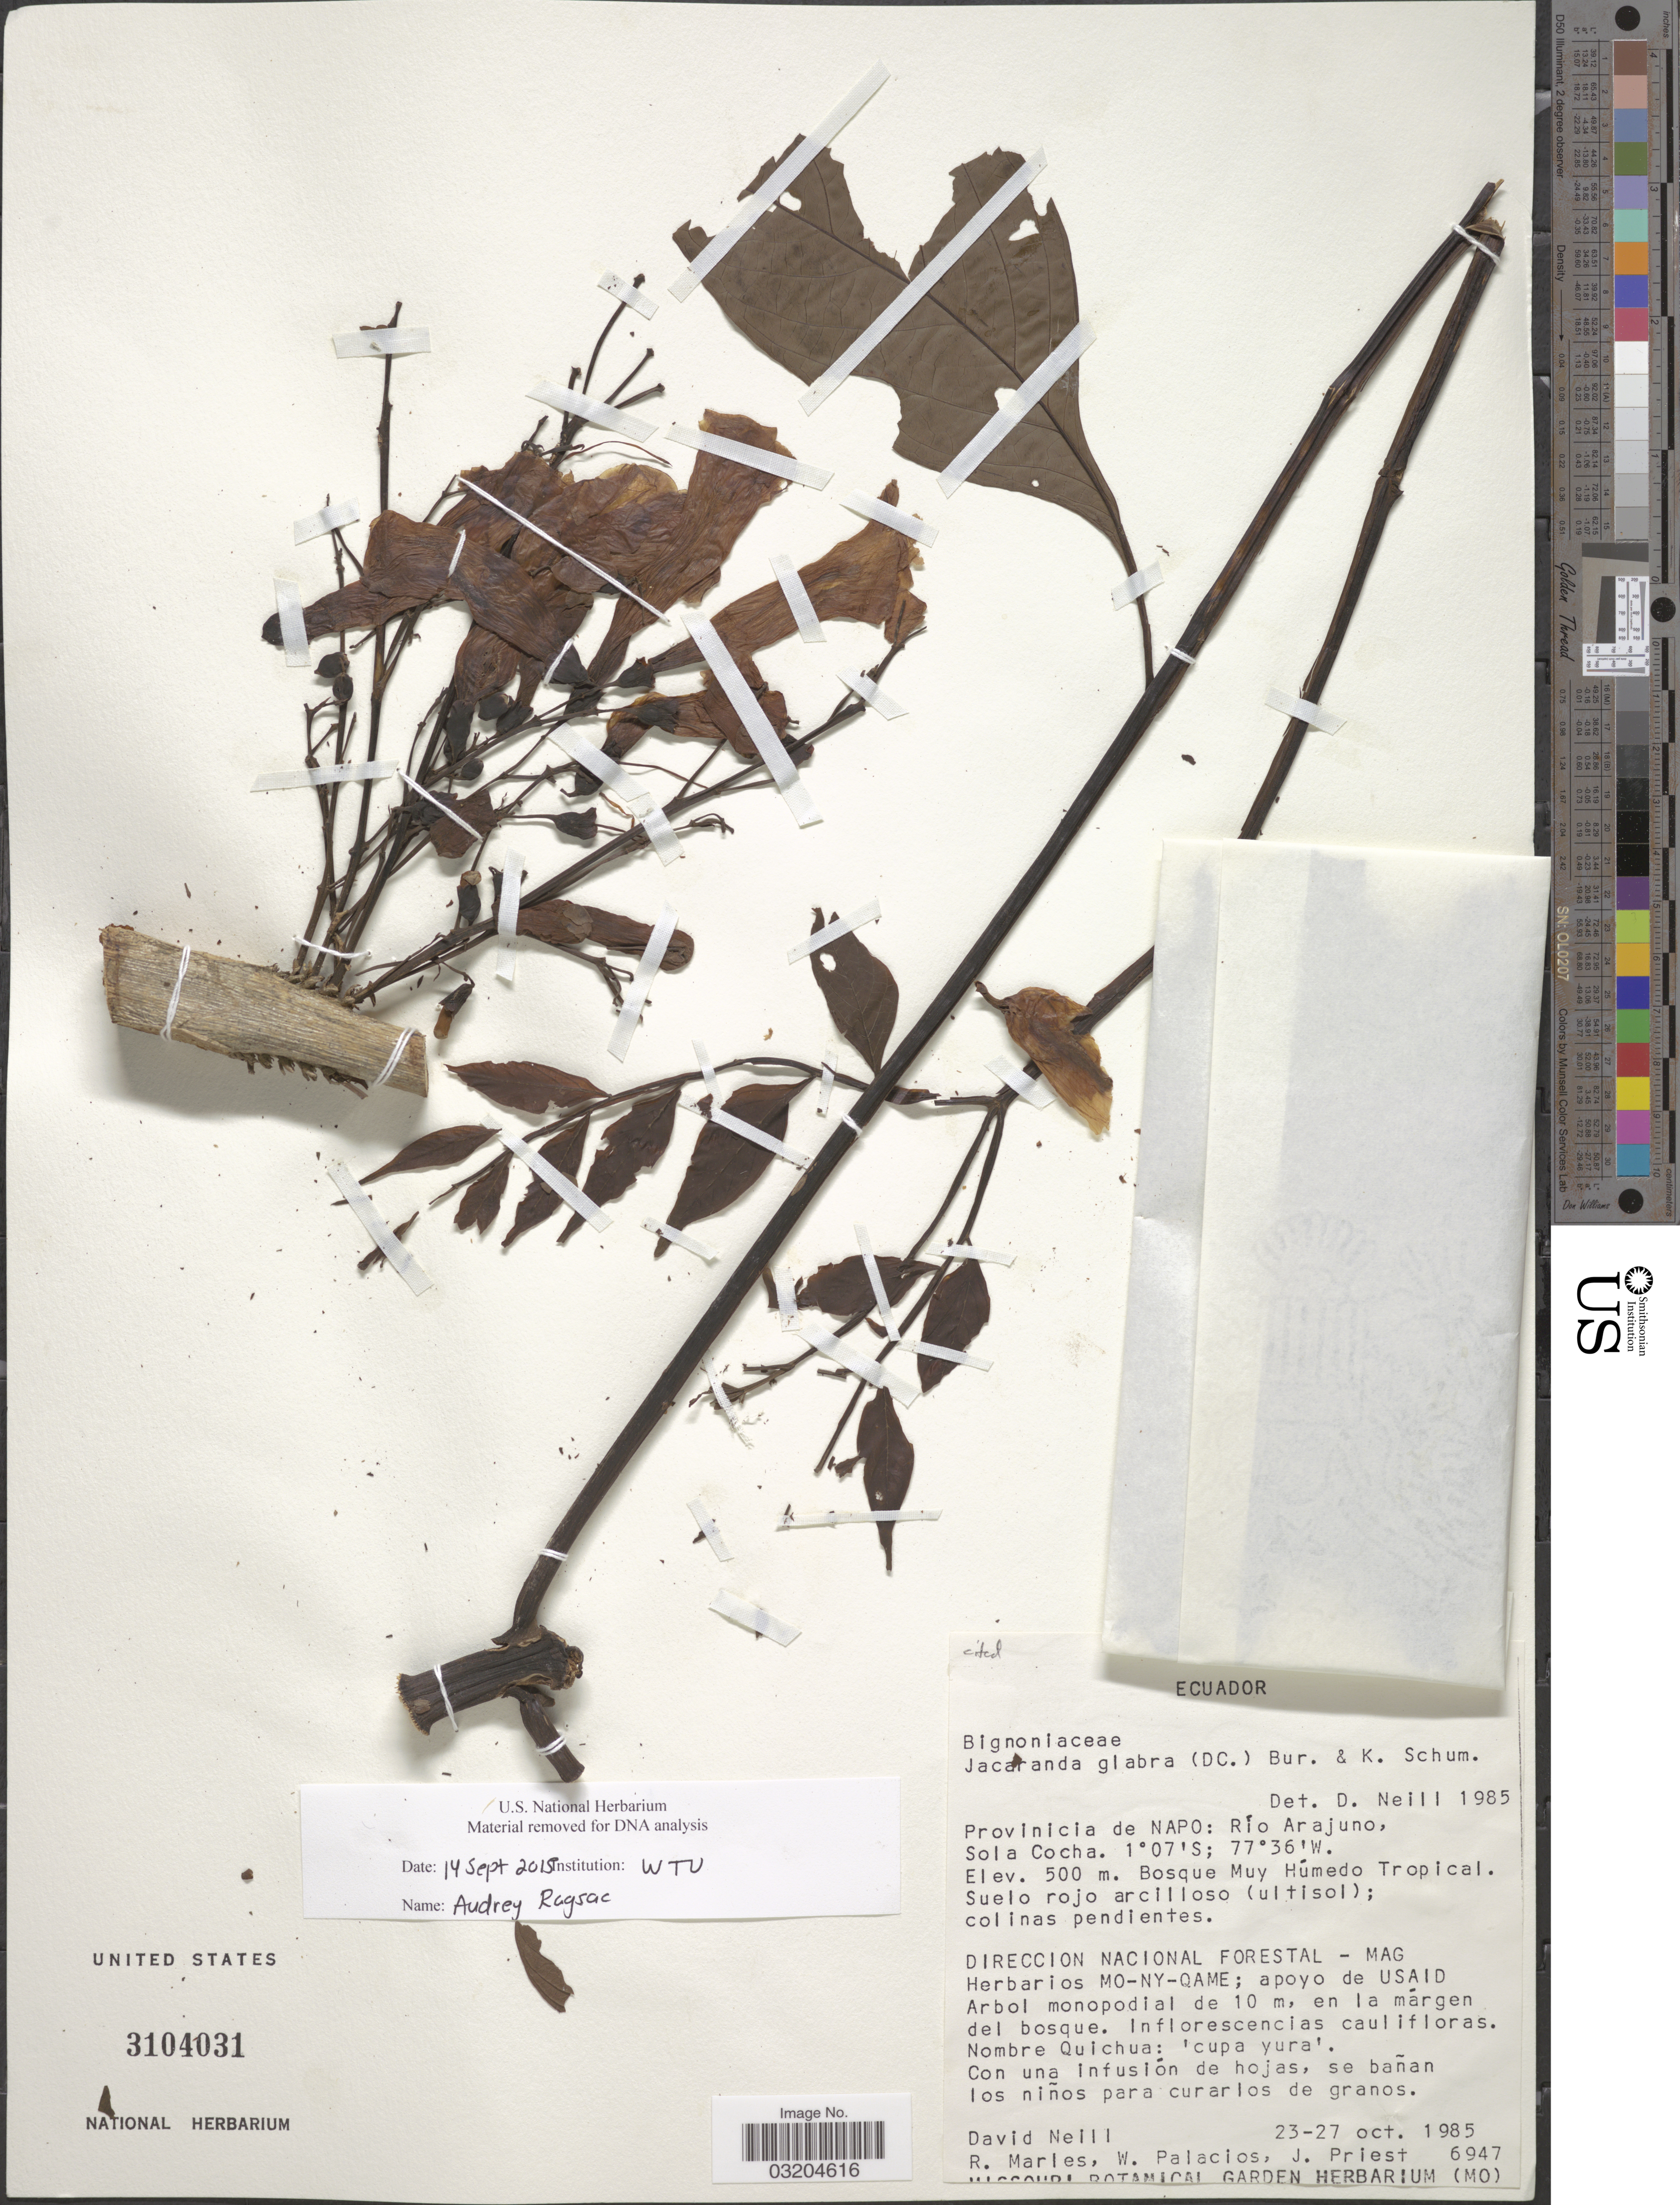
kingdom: Plantae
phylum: Tracheophyta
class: Magnoliopsida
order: Lamiales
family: Bignoniaceae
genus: Jacaranda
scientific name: Jacaranda glabra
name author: (DC.) Bureau & K. Schum.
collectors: D. A. Neill, R. Marles, W. Palacios & J. Priest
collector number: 6947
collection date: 1985-10-23/1985-10-27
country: Ecuador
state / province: Napo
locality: Río Arajuno, Sola Cocha.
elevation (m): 500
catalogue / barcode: US 3104031